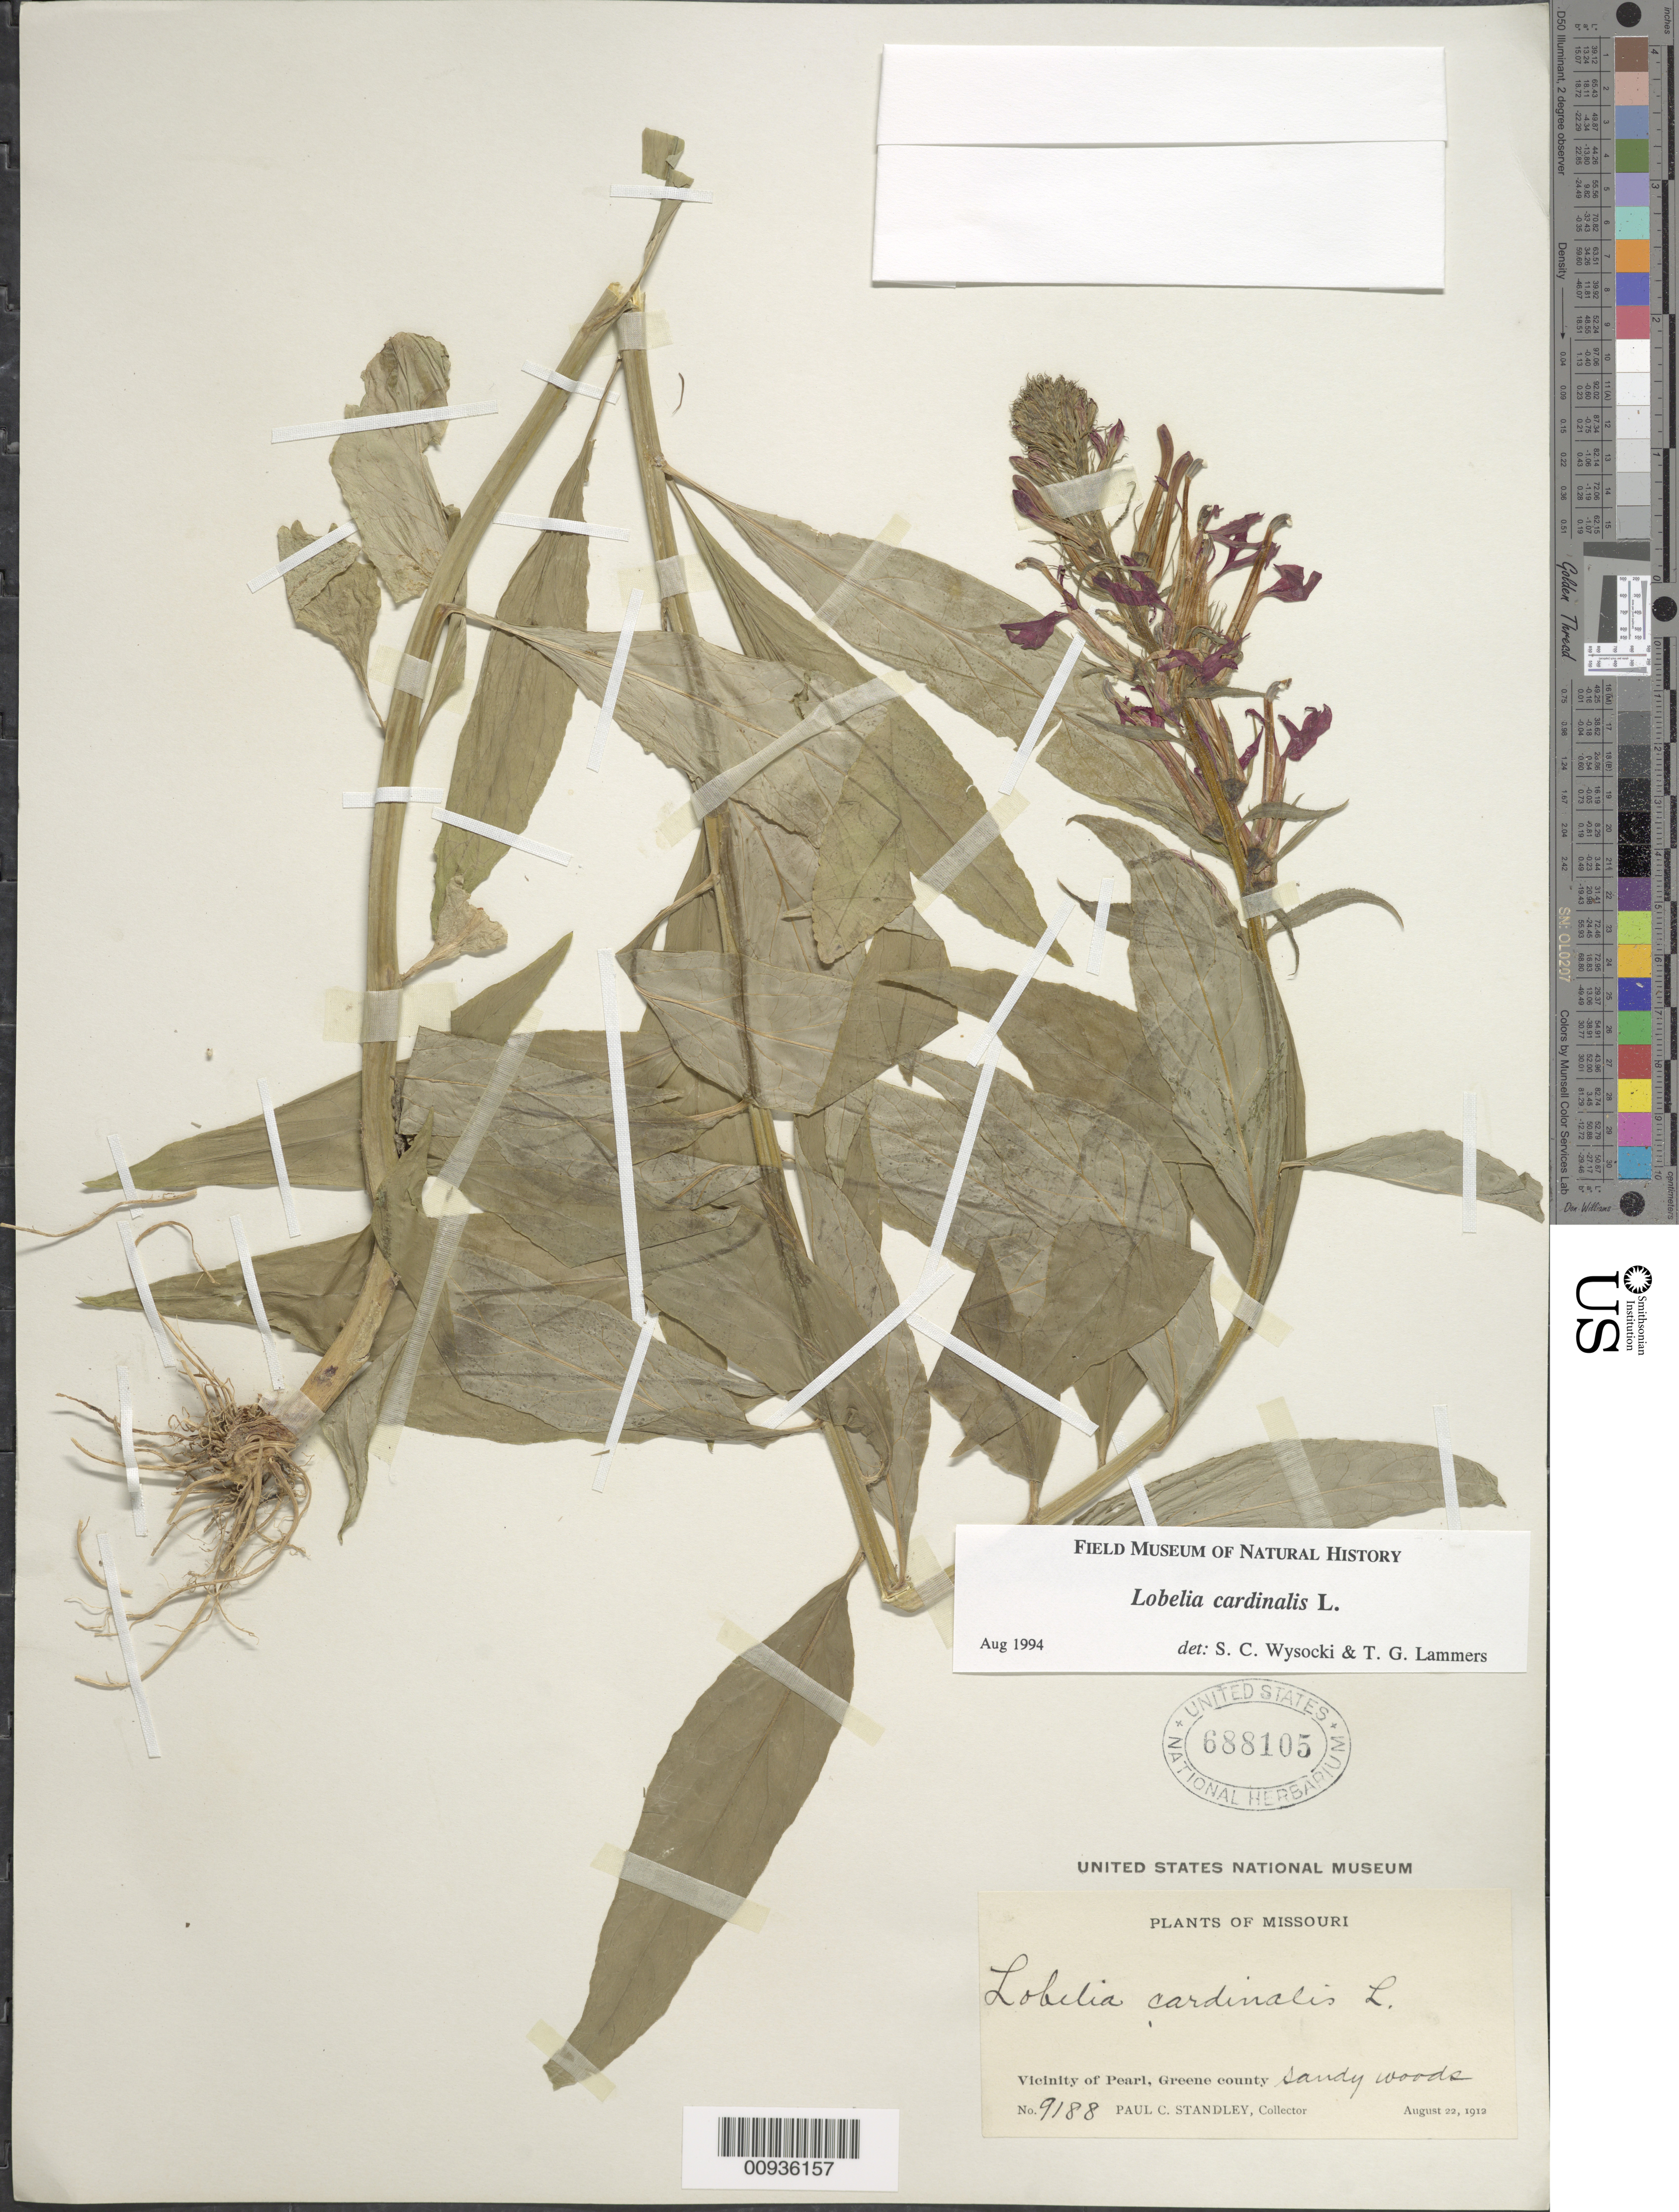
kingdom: Plantae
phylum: Tracheophyta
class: Magnoliopsida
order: Asterales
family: Campanulaceae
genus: Lobelia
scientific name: Lobelia cardinalis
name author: L.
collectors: P. C. Standley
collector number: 9188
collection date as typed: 22 Aug 1912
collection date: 1912-08-22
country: United States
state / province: Missouri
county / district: Greene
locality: Vicinity of Pearl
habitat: sandy woods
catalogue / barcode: US 688105